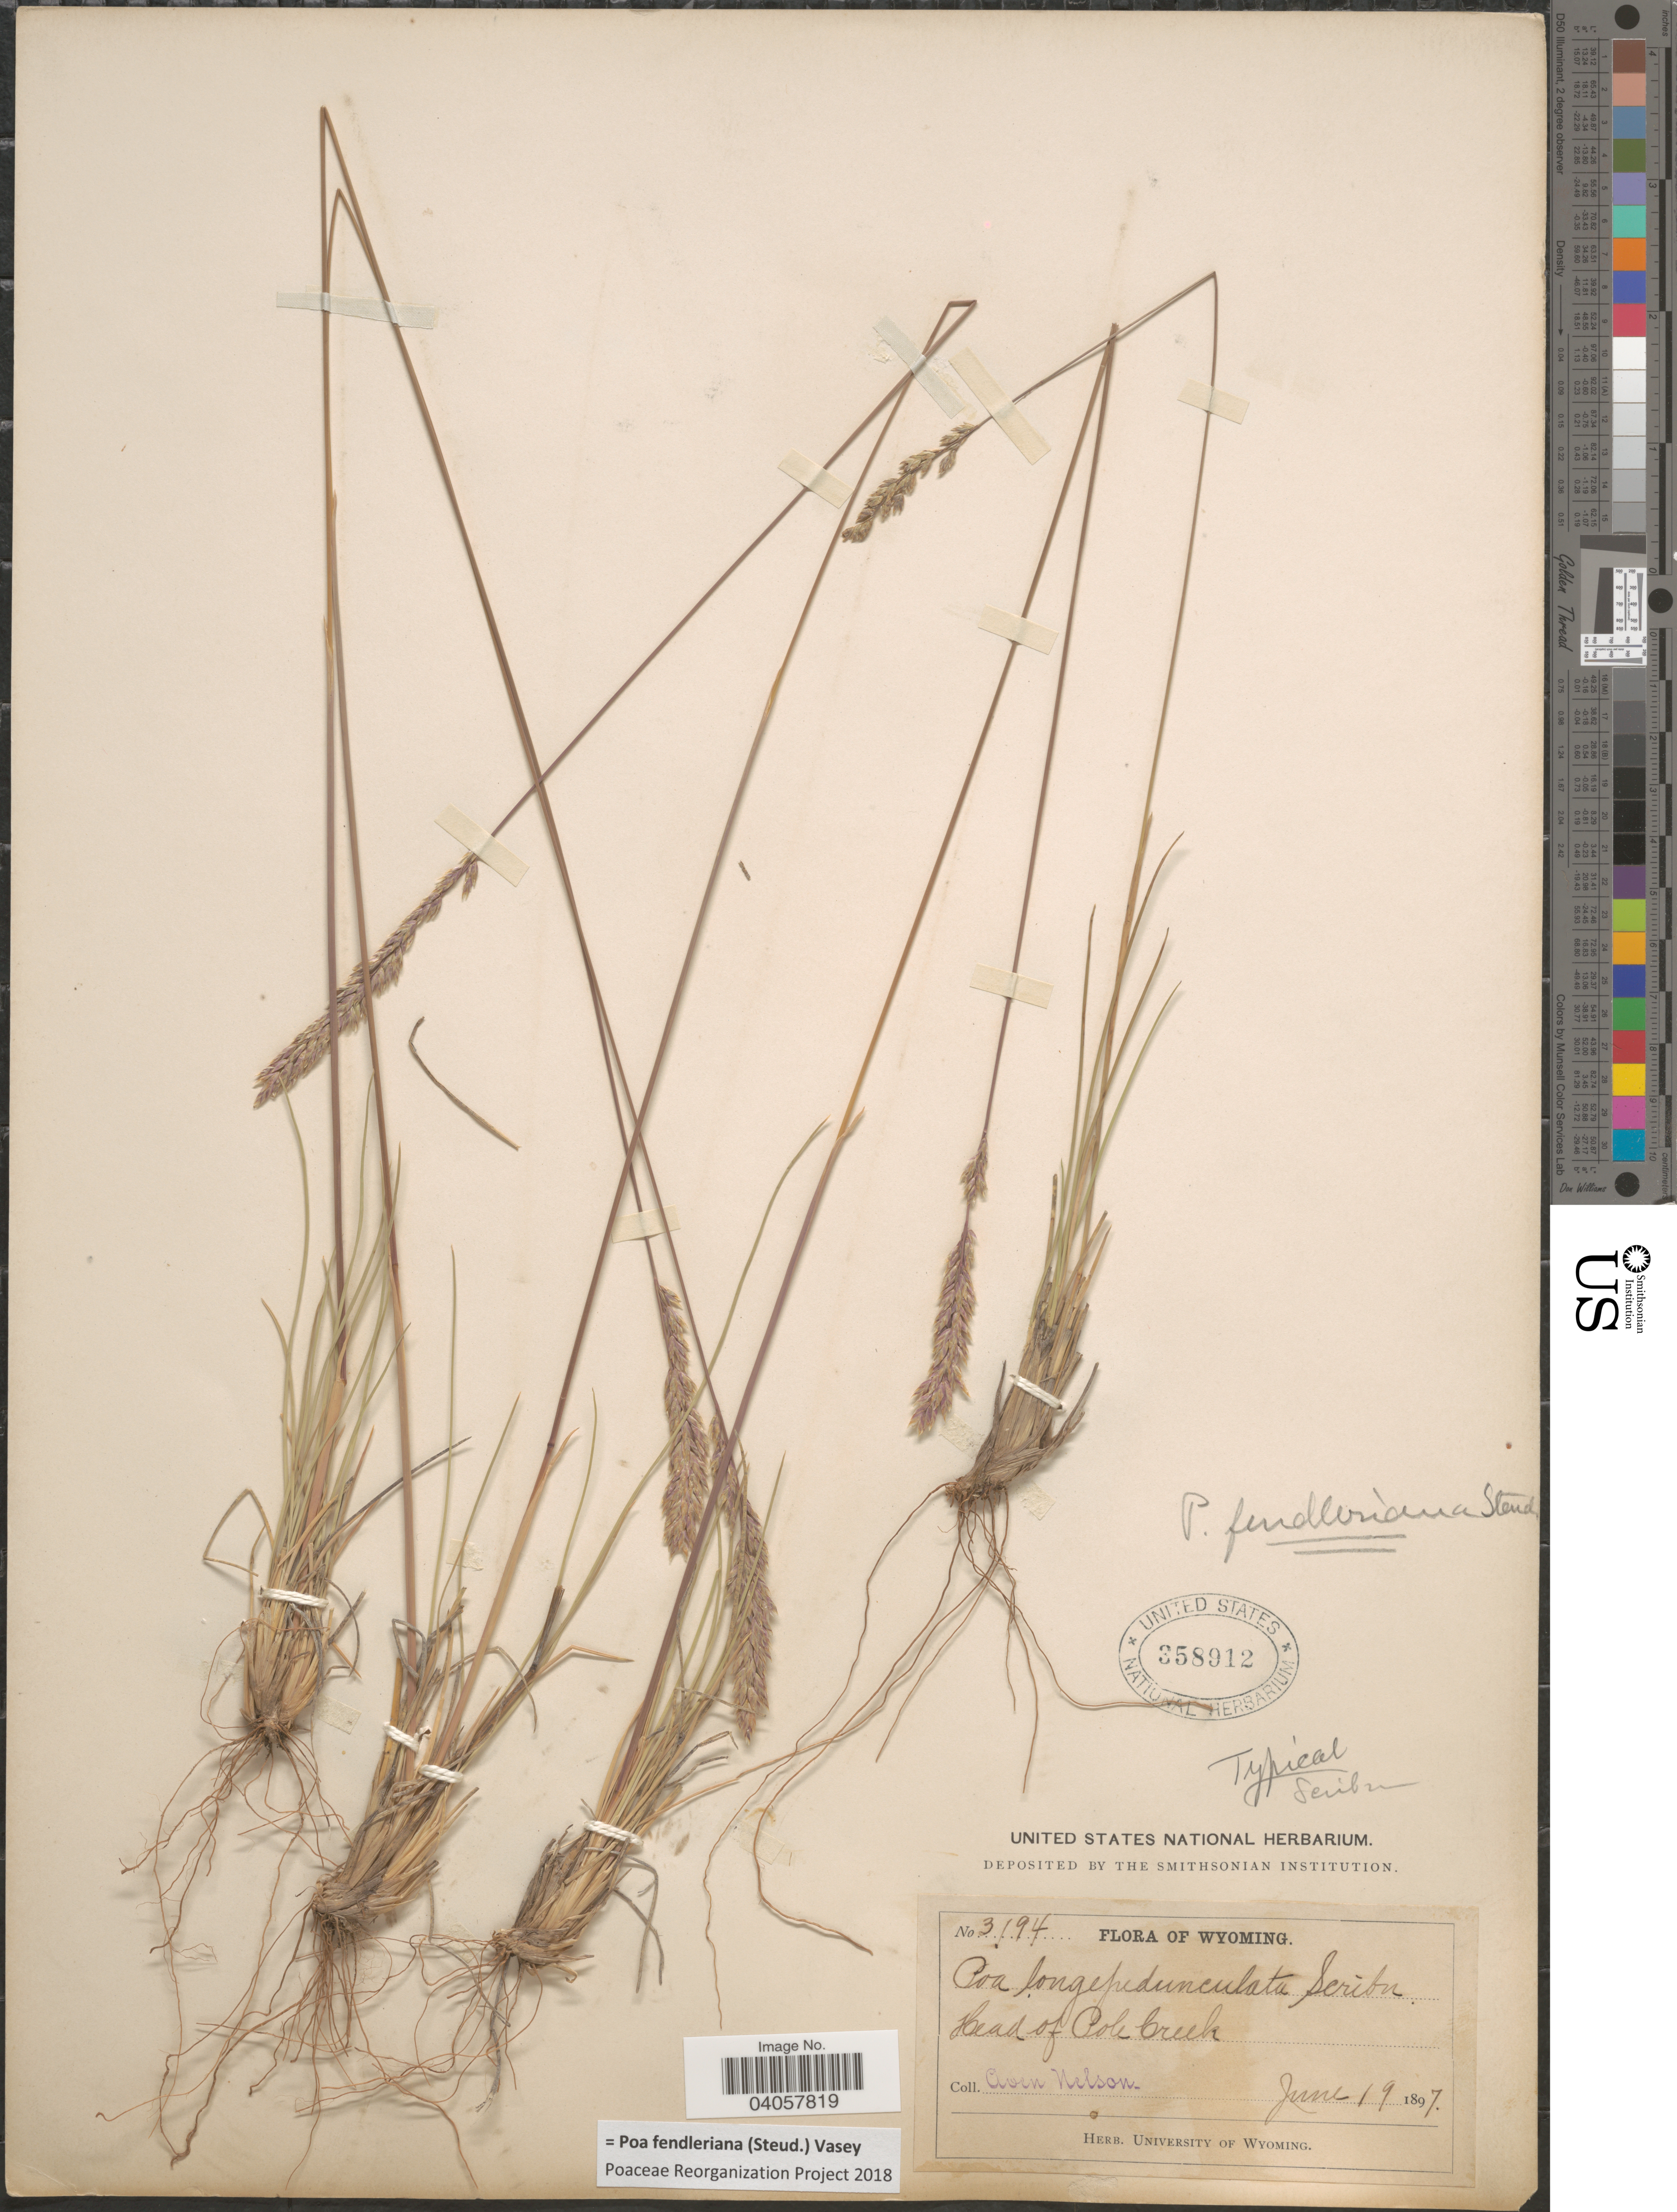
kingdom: Plantae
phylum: Tracheophyta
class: Liliopsida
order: Poales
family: Poaceae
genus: Poa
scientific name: Poa fendleriana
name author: (Steud.) Vasey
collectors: A. Nelson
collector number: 3194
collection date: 1897-06-19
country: United States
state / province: Wyoming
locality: Head of Pole Creek.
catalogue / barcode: US 358912